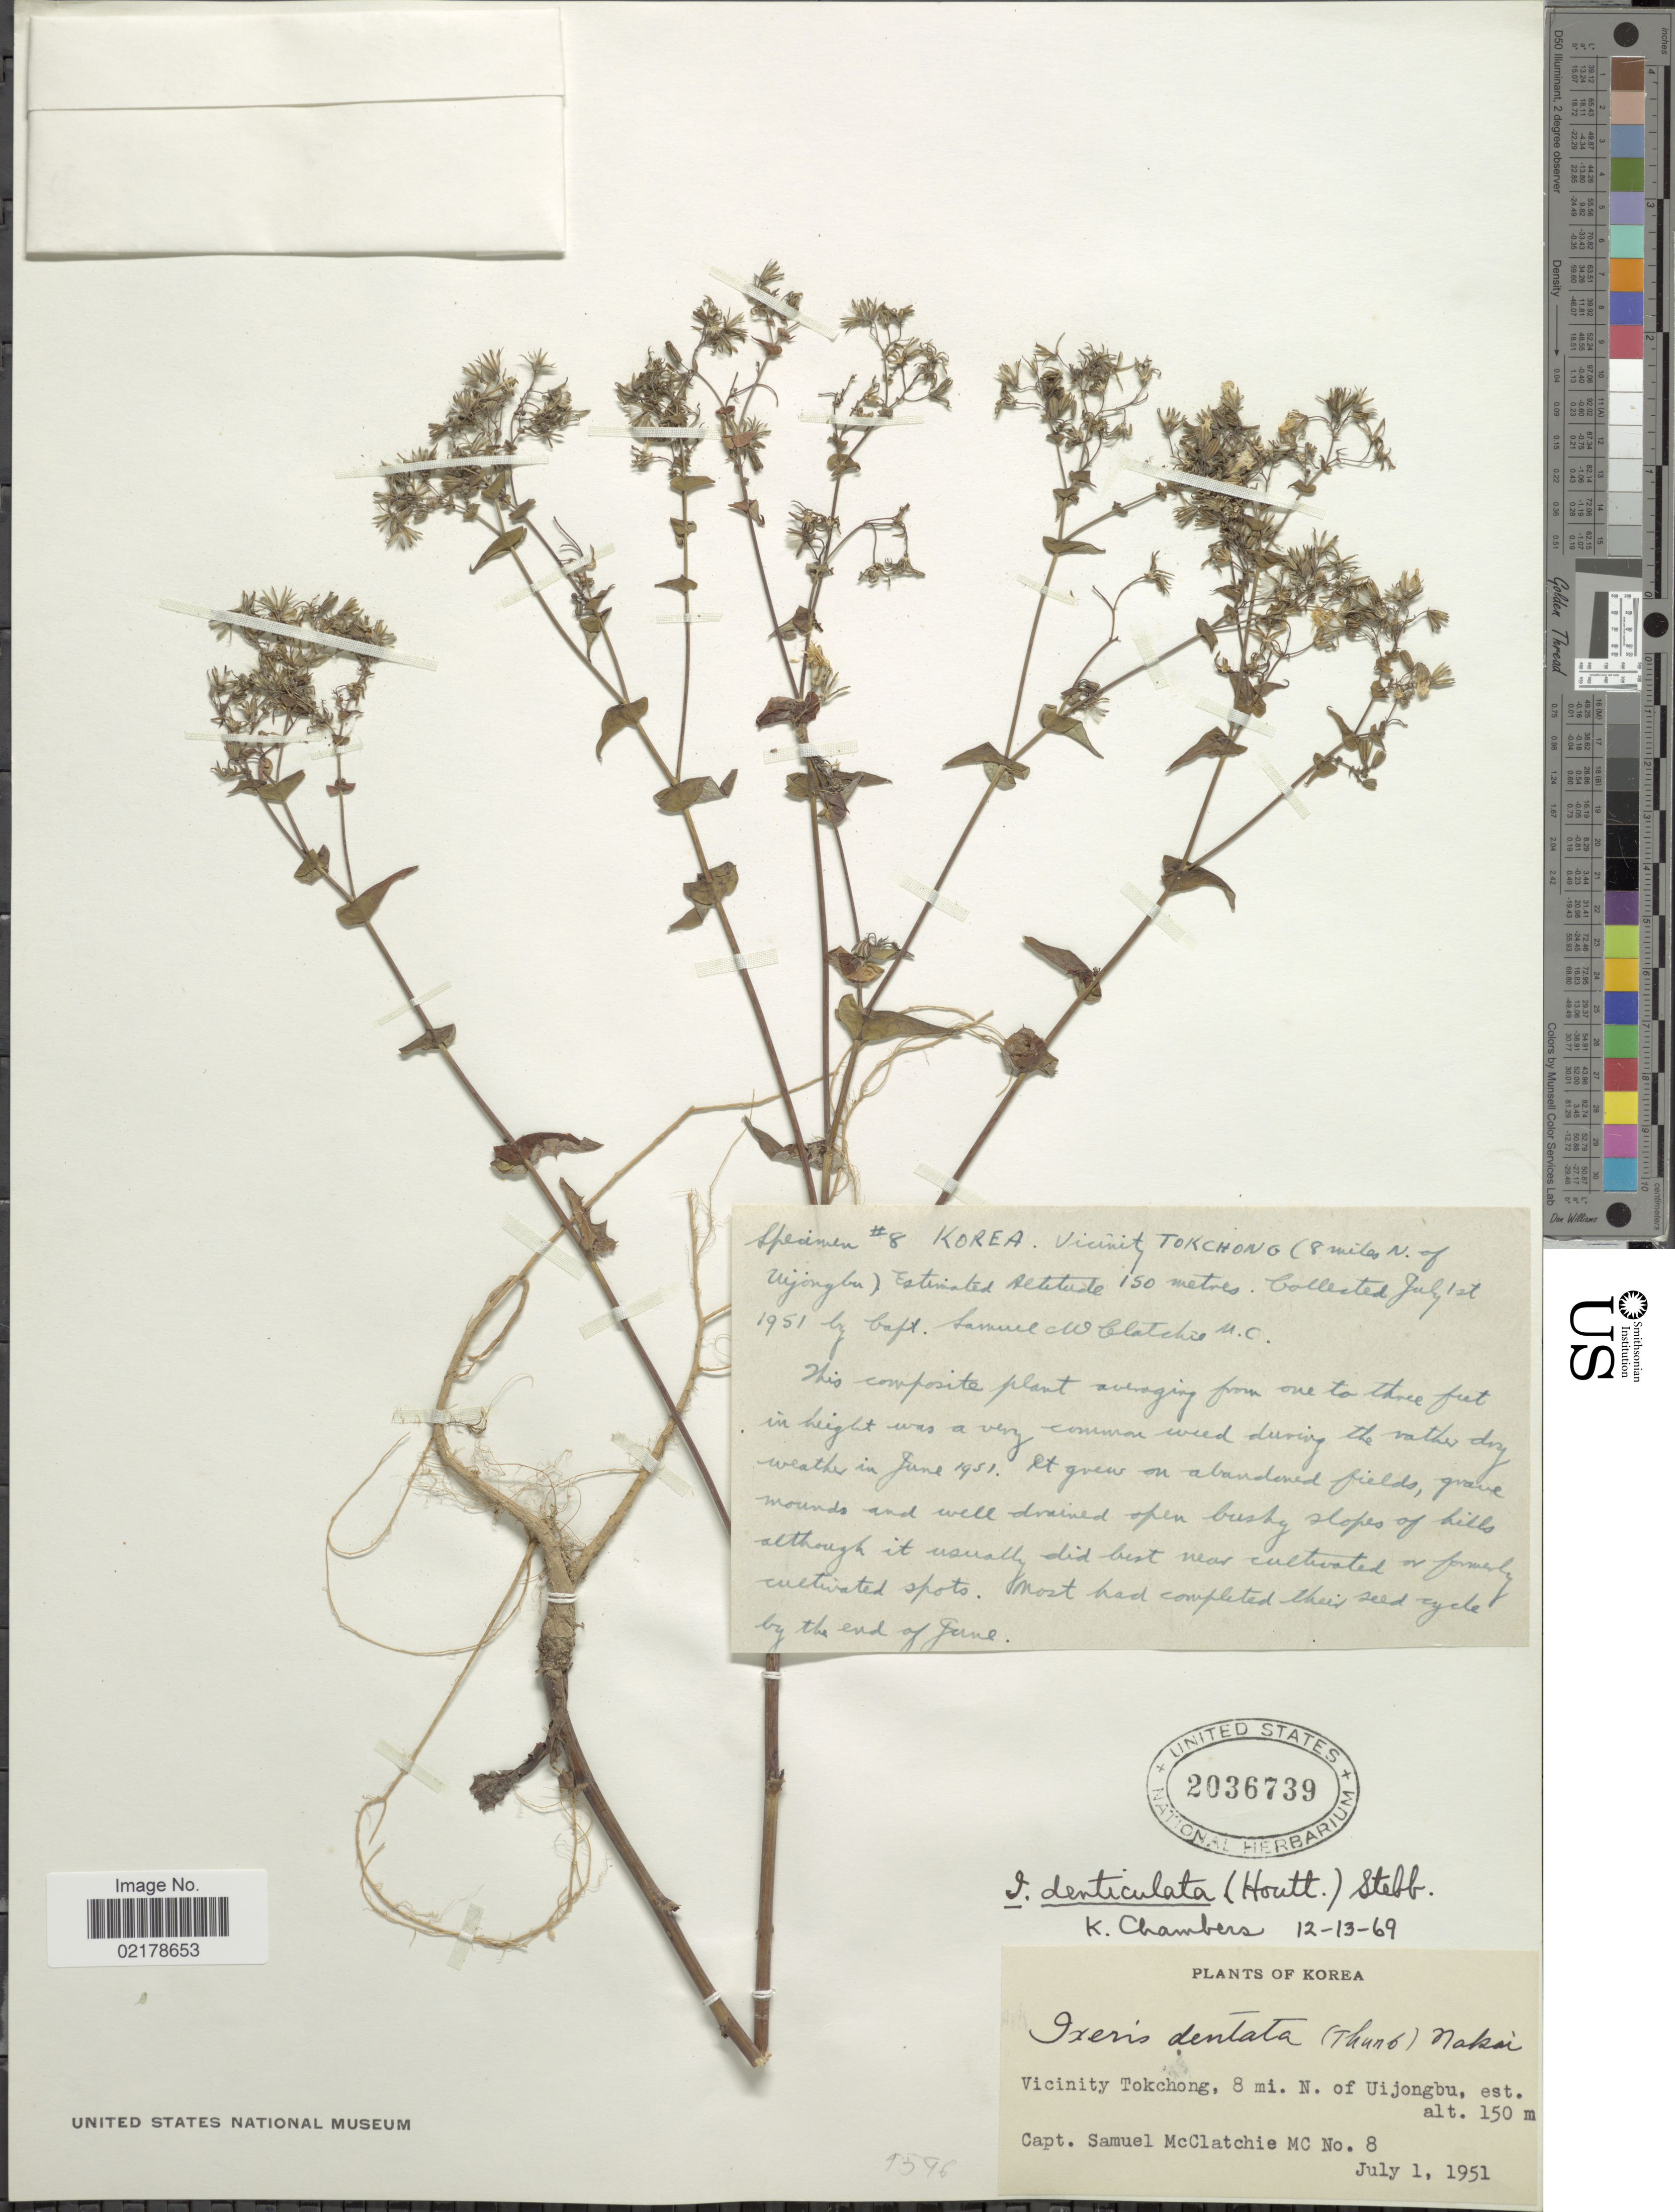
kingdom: Plantae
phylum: Tracheophyta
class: Magnoliopsida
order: Asterales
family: Asteraceae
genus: Crepidiastrum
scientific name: Crepidiastrum denticulatum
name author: (Houtt.) Pak & Kawano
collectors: S. McClatchie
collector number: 8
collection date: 1951-07-01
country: South Korea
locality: Vicinity Tokchong, 8 mi. N. of Uijongbu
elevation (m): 150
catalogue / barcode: US 2036739